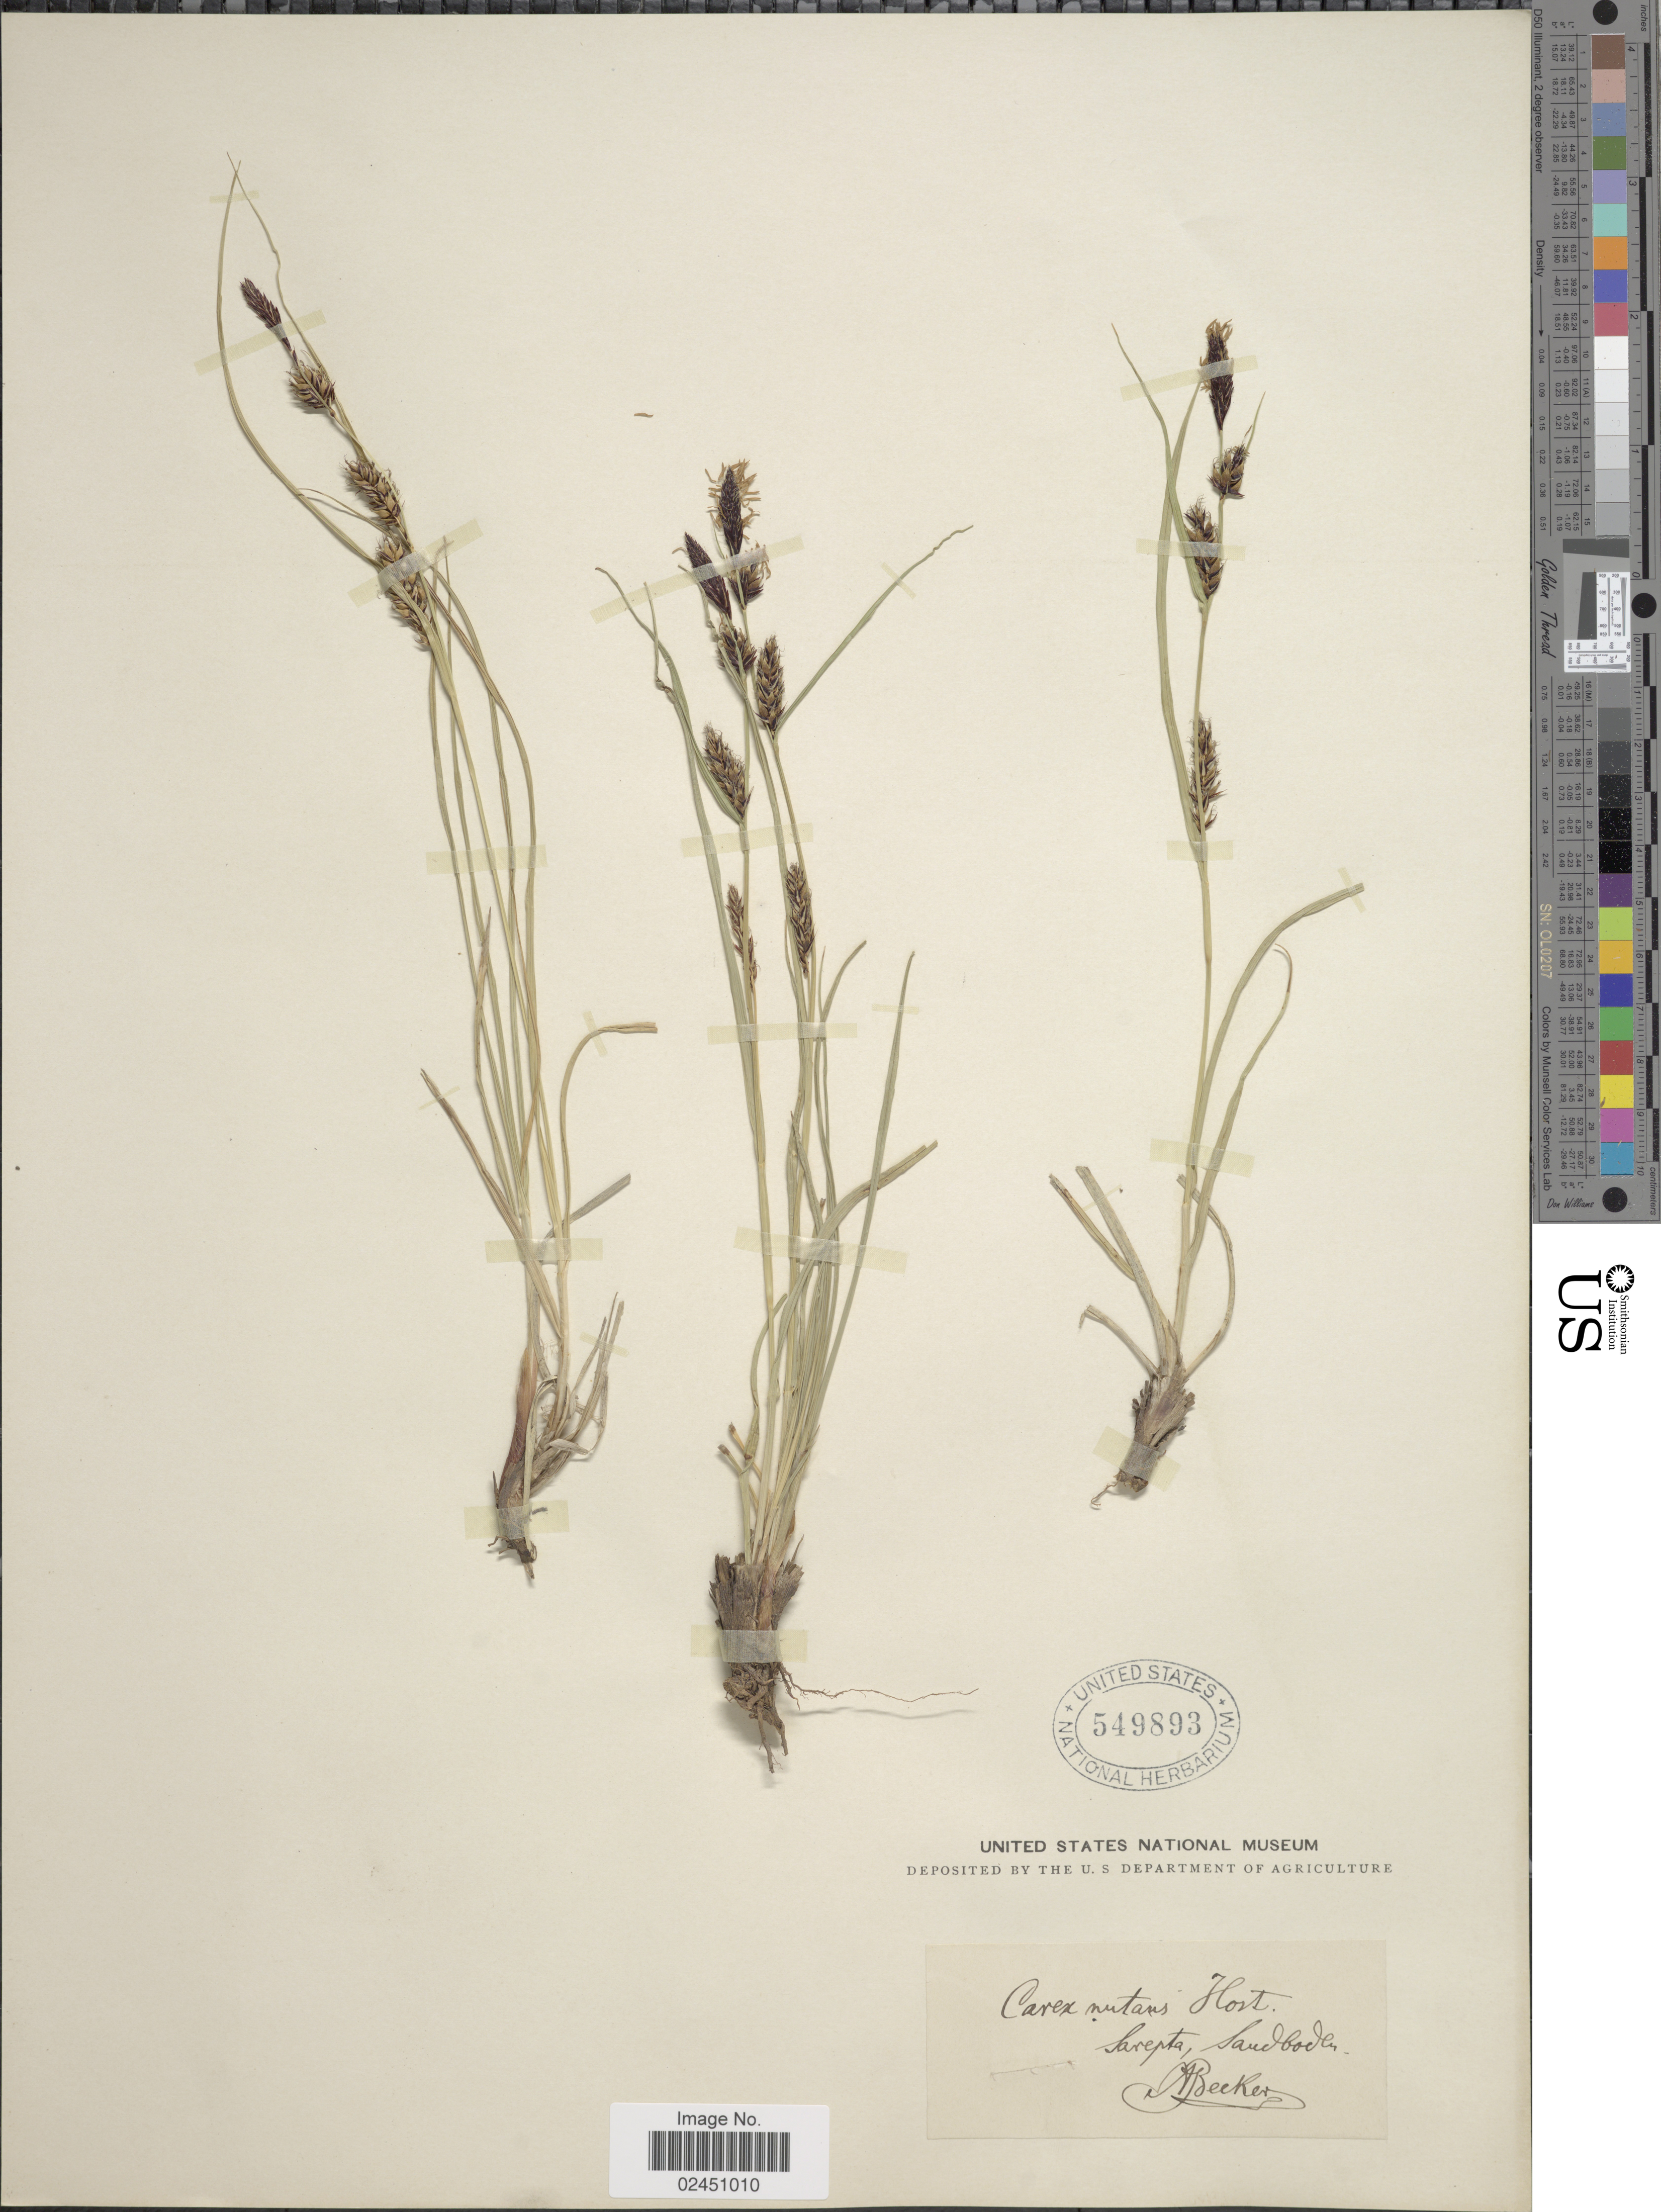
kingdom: Plantae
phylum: Tracheophyta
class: Liliopsida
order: Poales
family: Cyperaceae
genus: Carex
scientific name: Carex melanostachya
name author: M. Bieb. ex Willd.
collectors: A. Becker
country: Russian Federation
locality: Sarepta, Sandboden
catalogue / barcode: US 549893